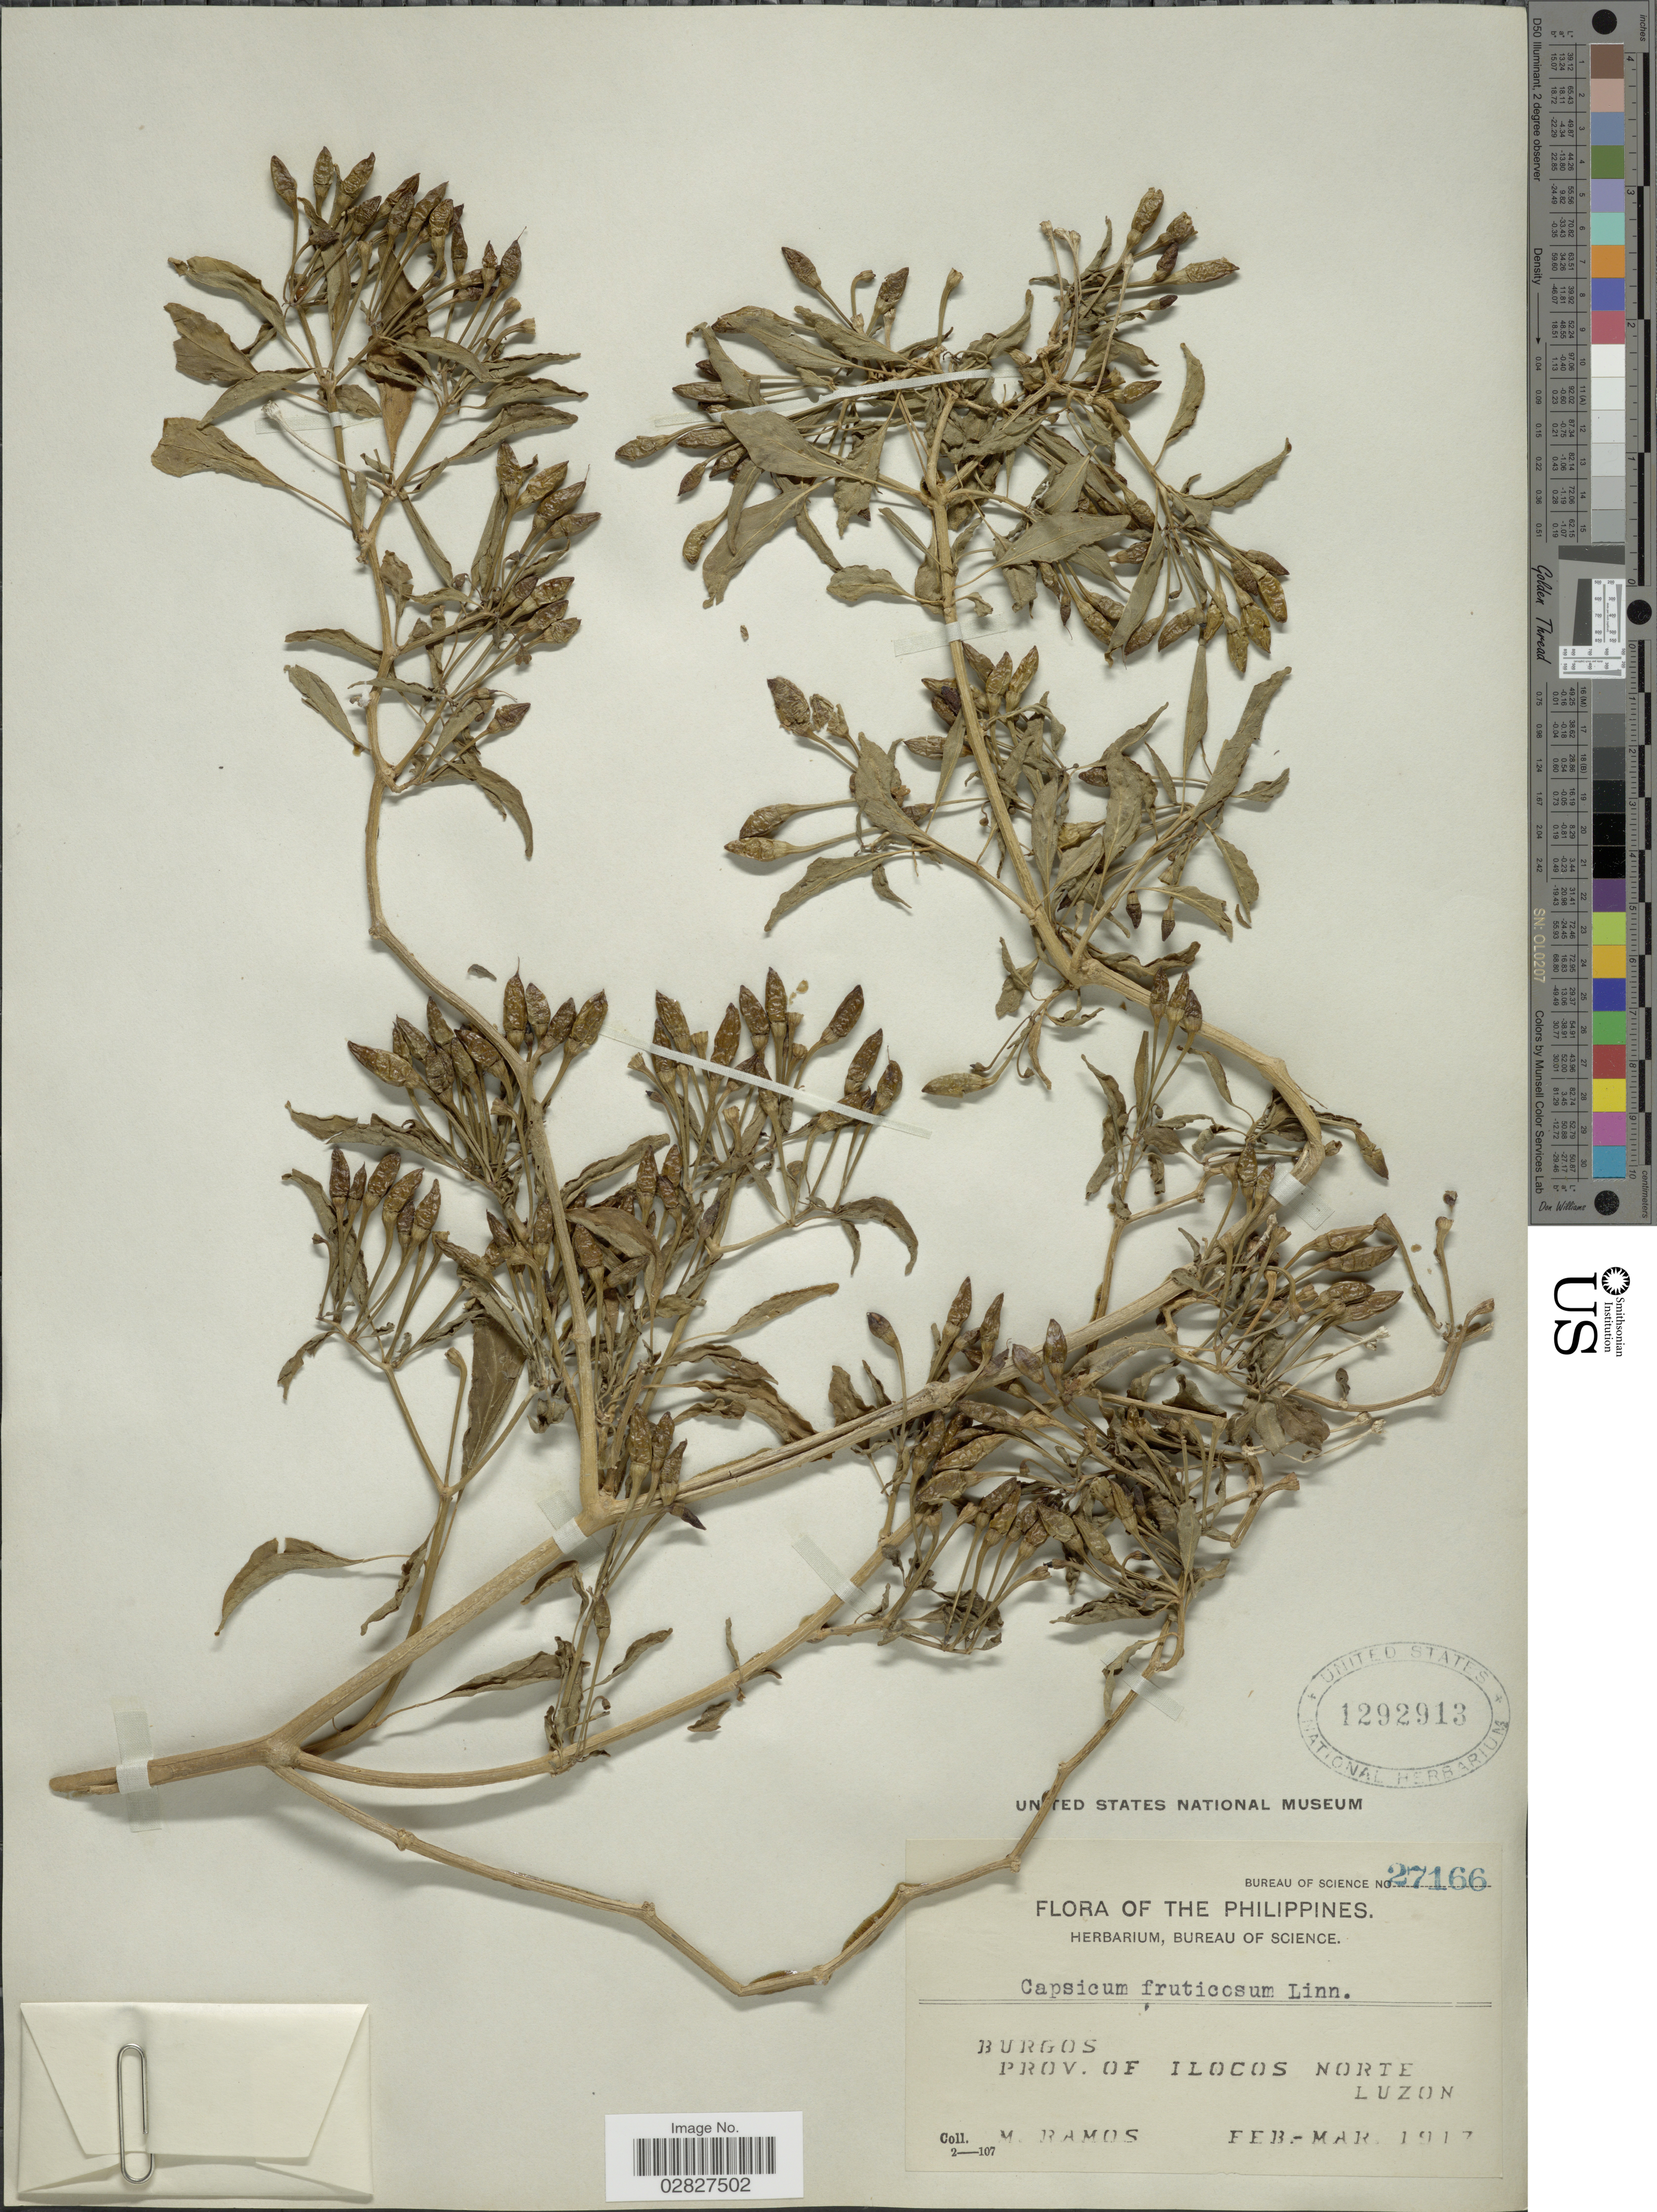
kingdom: Plantae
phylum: Tracheophyta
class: Magnoliopsida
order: Solanales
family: Solanaceae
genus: Capsicum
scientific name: Capsicum frutescens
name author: L.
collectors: M. Ramos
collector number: Bureau of Science 27166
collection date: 1917-02/1917-03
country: Philippines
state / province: Ilocos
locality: Burgos, Prov. of Ilocos Norte Luzon.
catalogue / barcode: US 1292913